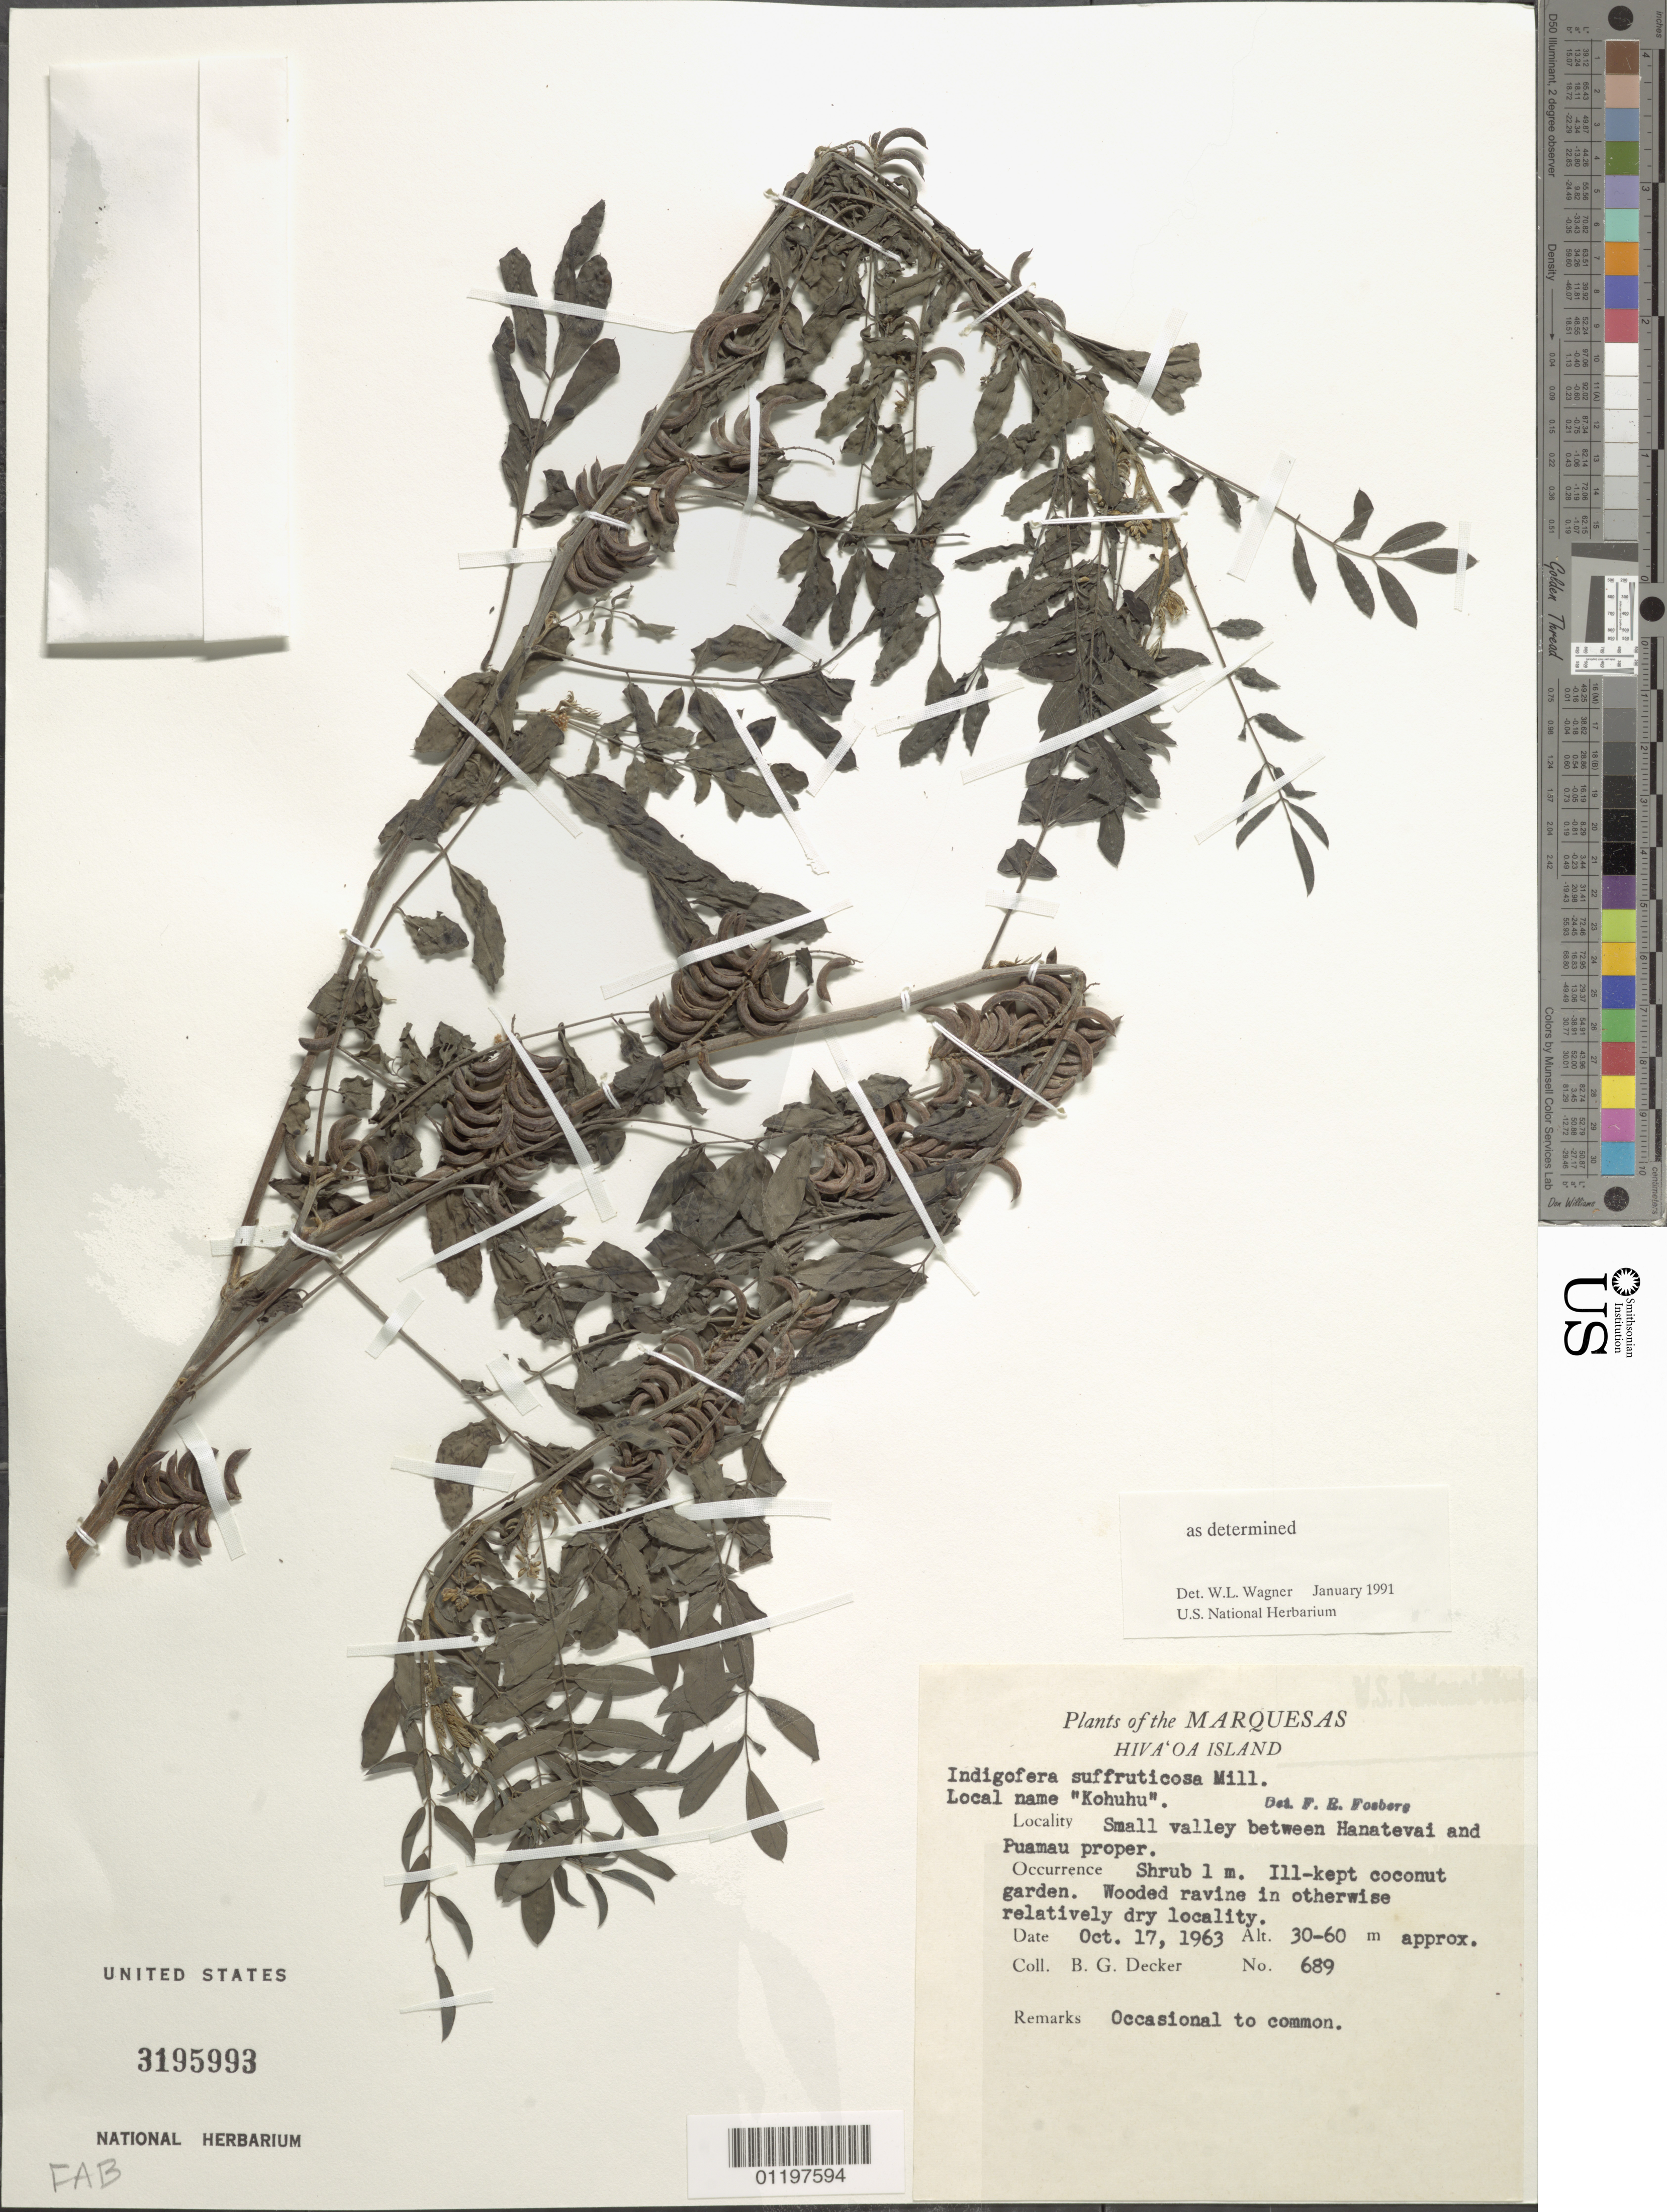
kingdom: Plantae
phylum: Tracheophyta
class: Magnoliopsida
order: Fabales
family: Fabaceae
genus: Indigofera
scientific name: Indigofera suffruticosa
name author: Mill.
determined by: Wagner, W. L., (BOT), Smithsonian Institution - National Museum of Natural History (UNITED STATES)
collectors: B. G. Decker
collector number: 689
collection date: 1963-10-17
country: French Polynesia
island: Hiva Oa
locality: small valley between Hanatevai and Puamau proper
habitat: Ill-kept coconut garden. Wooded ravine in otherwise relatively dry locality. Occasional to common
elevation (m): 30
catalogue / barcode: US 3195993